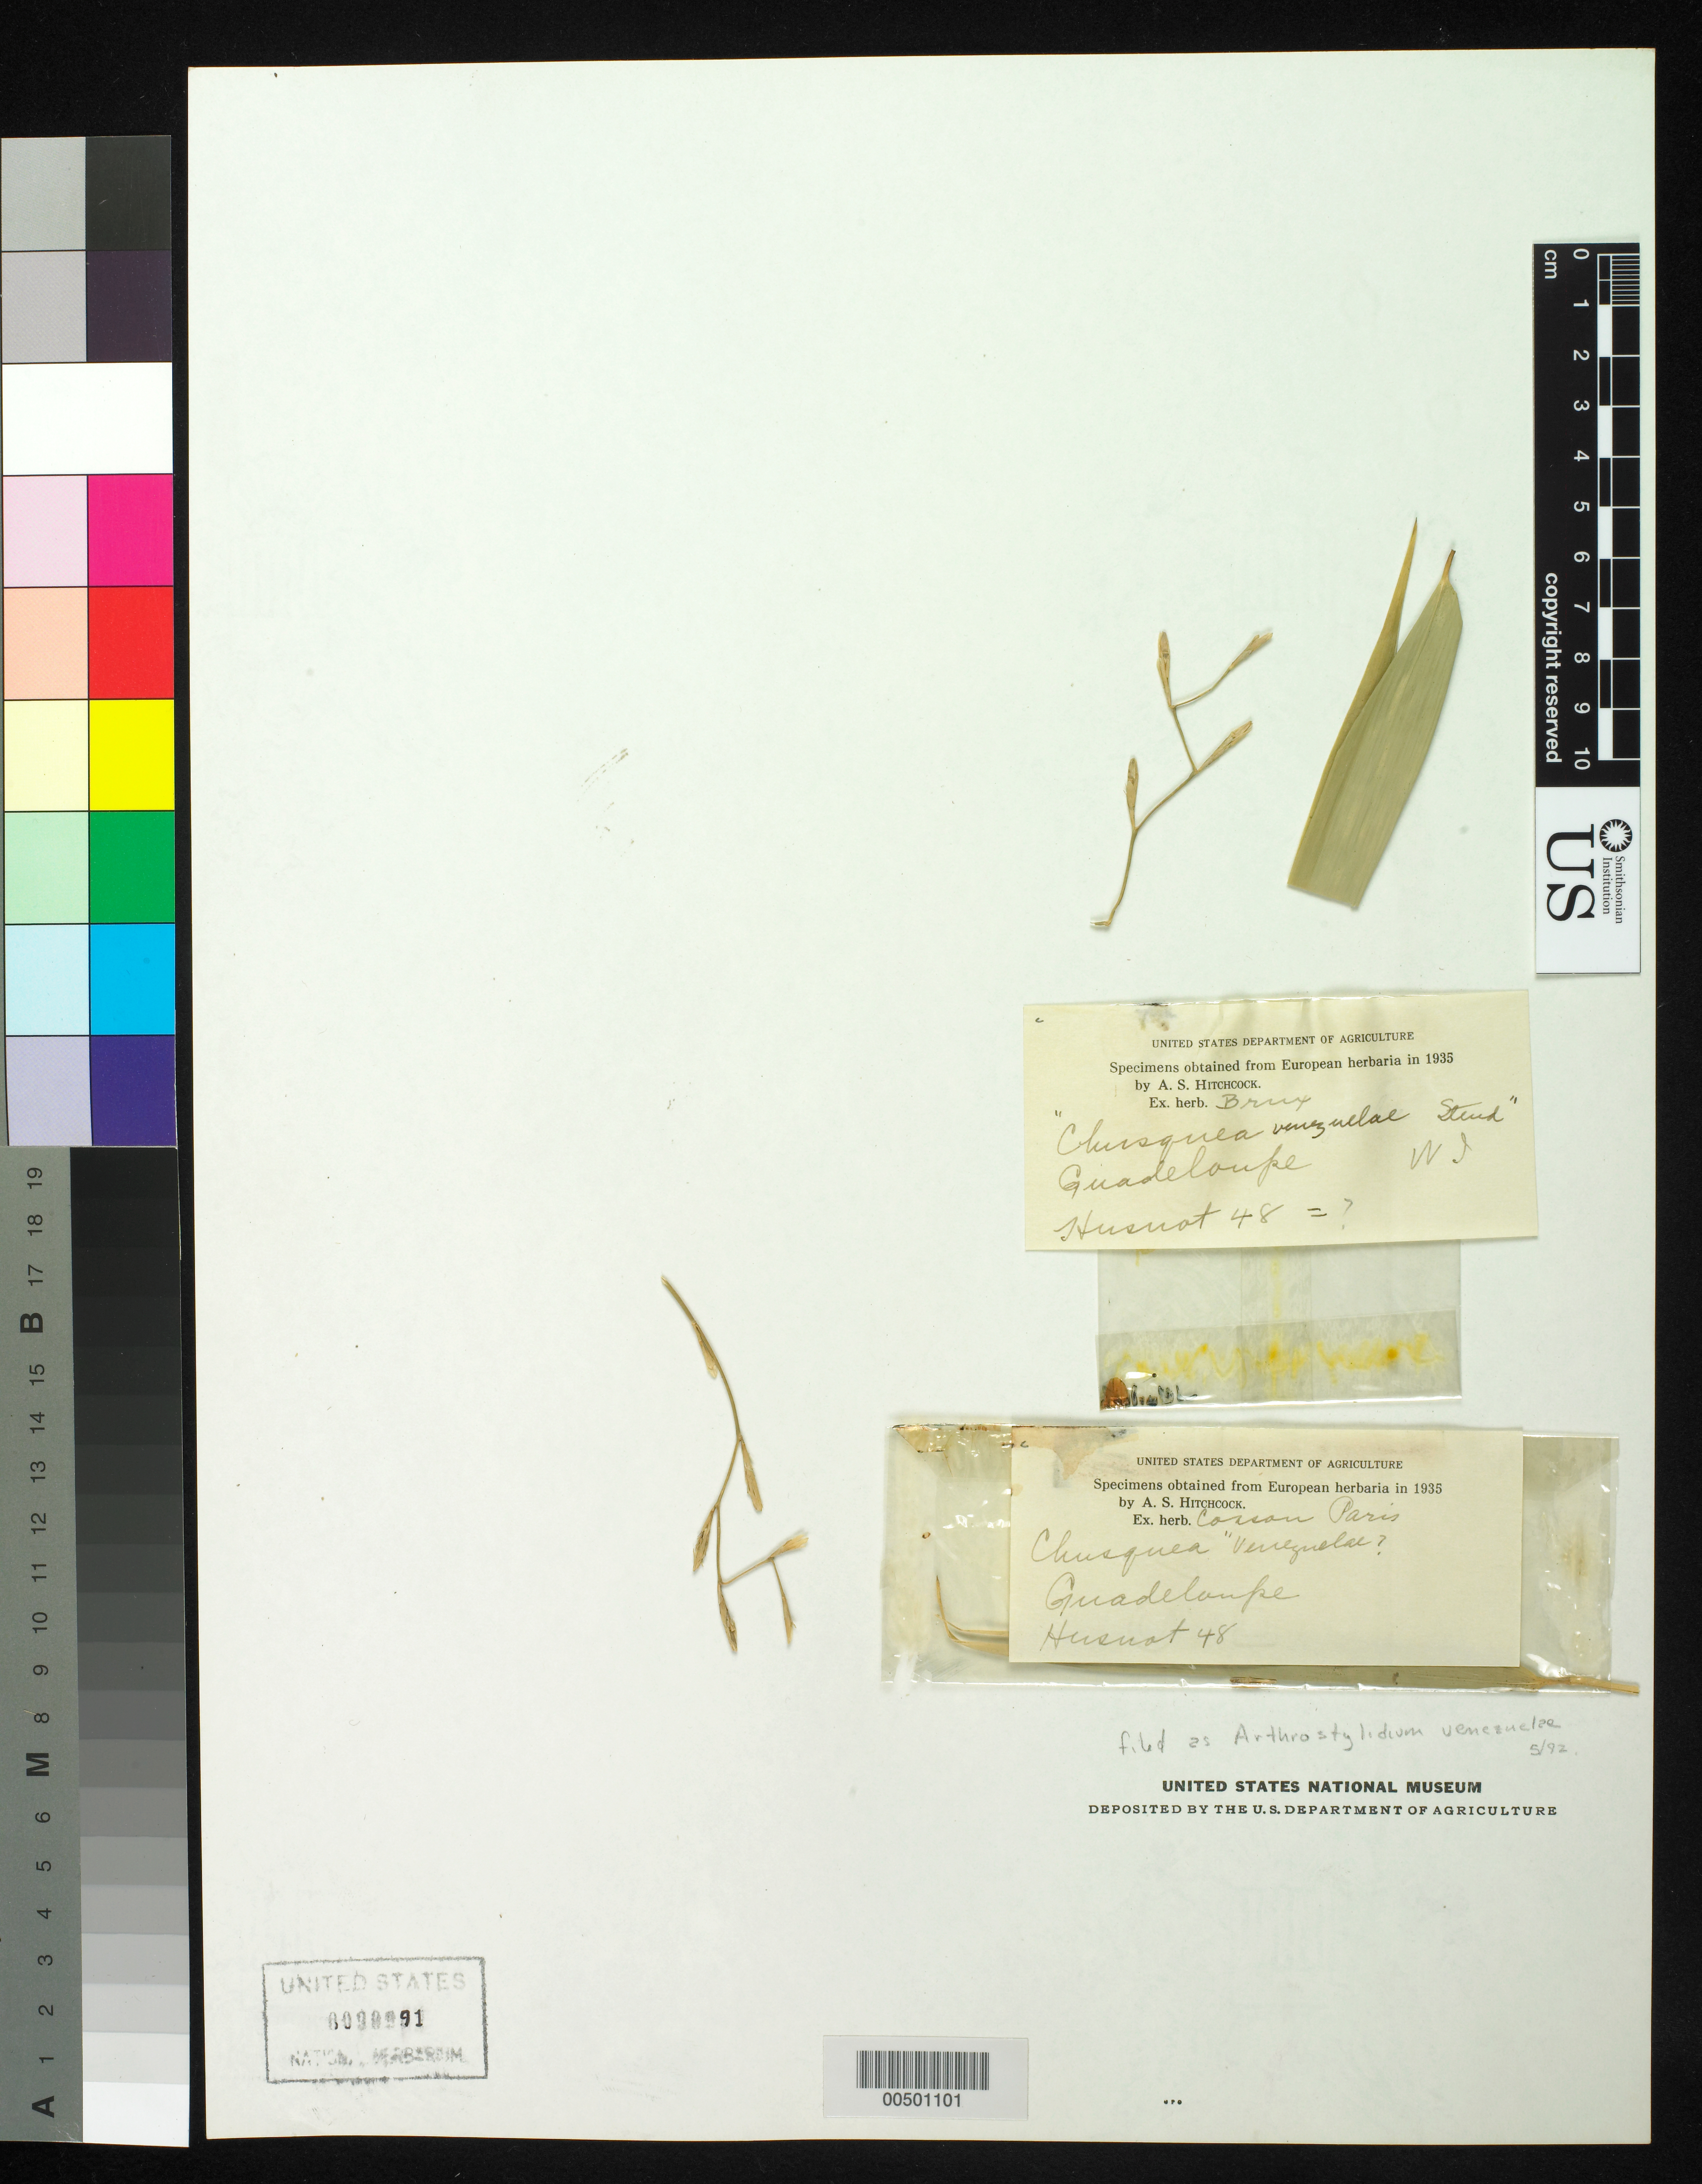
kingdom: Plantae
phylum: Tracheophyta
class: Liliopsida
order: Poales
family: Poaceae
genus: Arthrostylidium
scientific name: Arthrostylidium venezuelae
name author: (Steud.) McClure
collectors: P. T. Husnot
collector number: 48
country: Guadeloupe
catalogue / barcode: US 90991